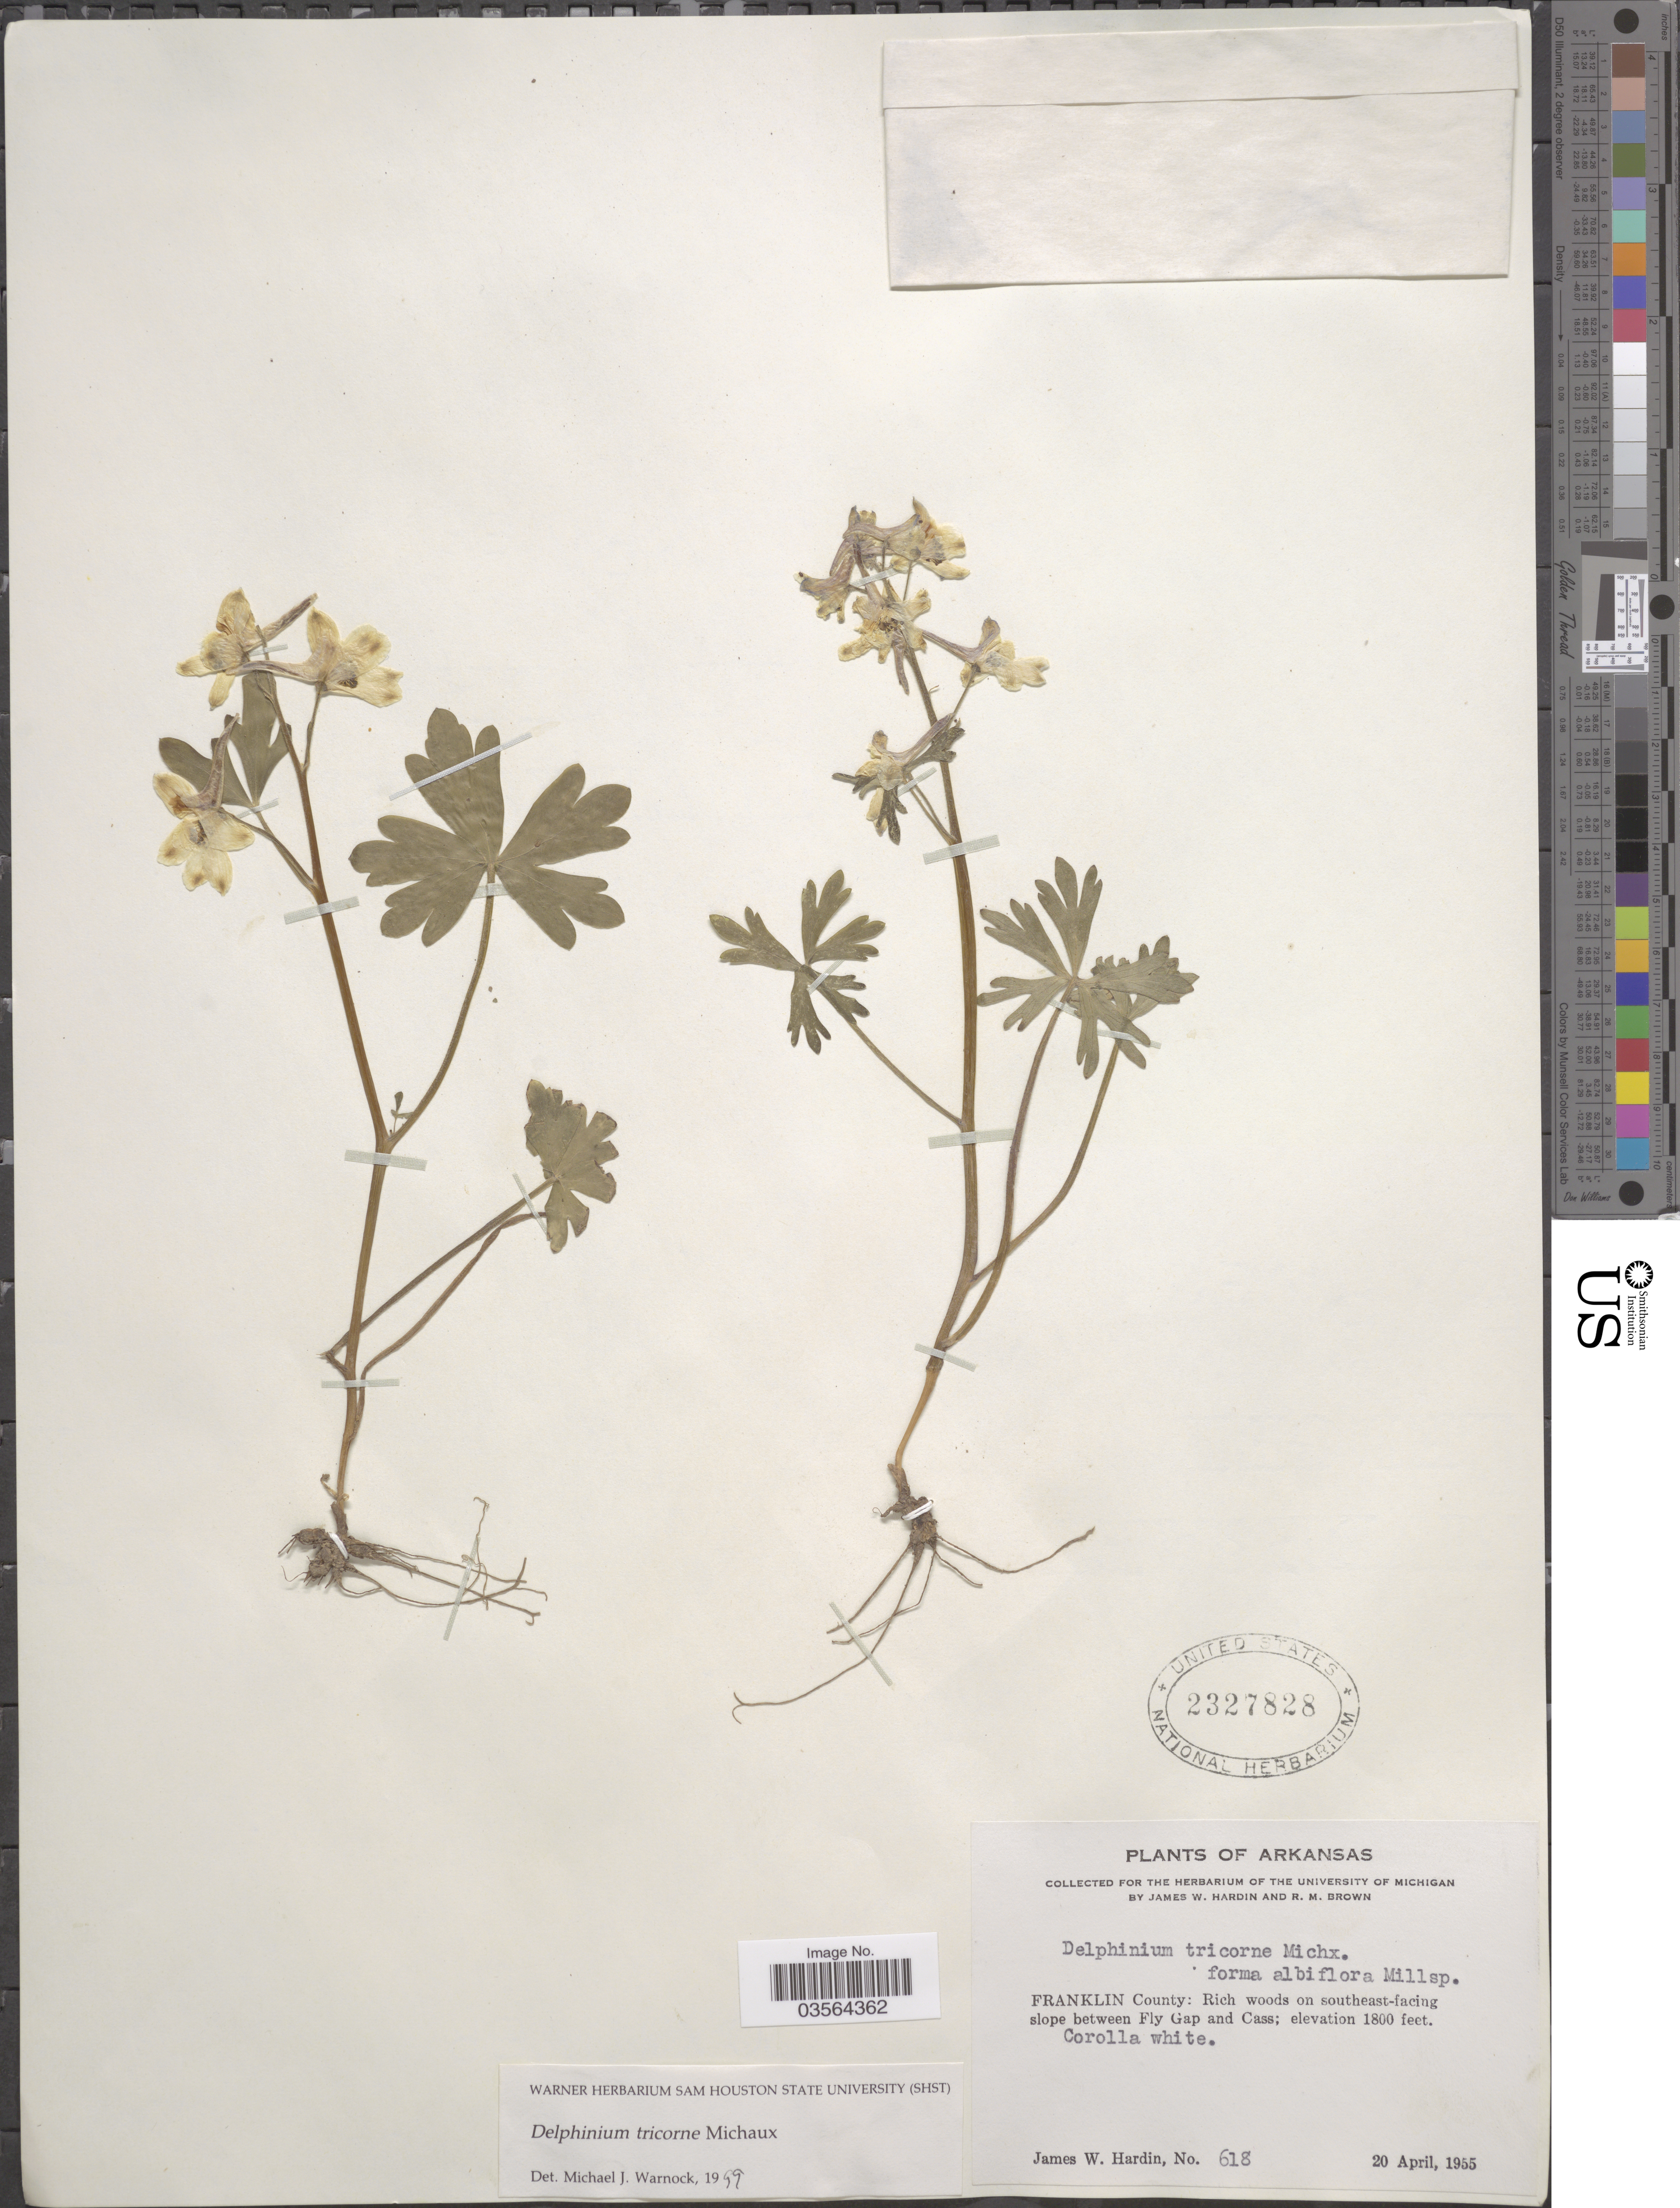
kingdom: Plantae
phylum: Tracheophyta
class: Magnoliopsida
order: Ranunculales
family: Ranunculaceae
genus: Delphinium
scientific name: Delphinium tricorne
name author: Michx.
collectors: J. W. Hardin & R. Brown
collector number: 618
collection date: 1955-04-20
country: United States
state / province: Arkansas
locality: Franklin County: Rich woods on southeast-facing slope between Fly Gap and Cass.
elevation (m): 549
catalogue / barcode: US 2327828